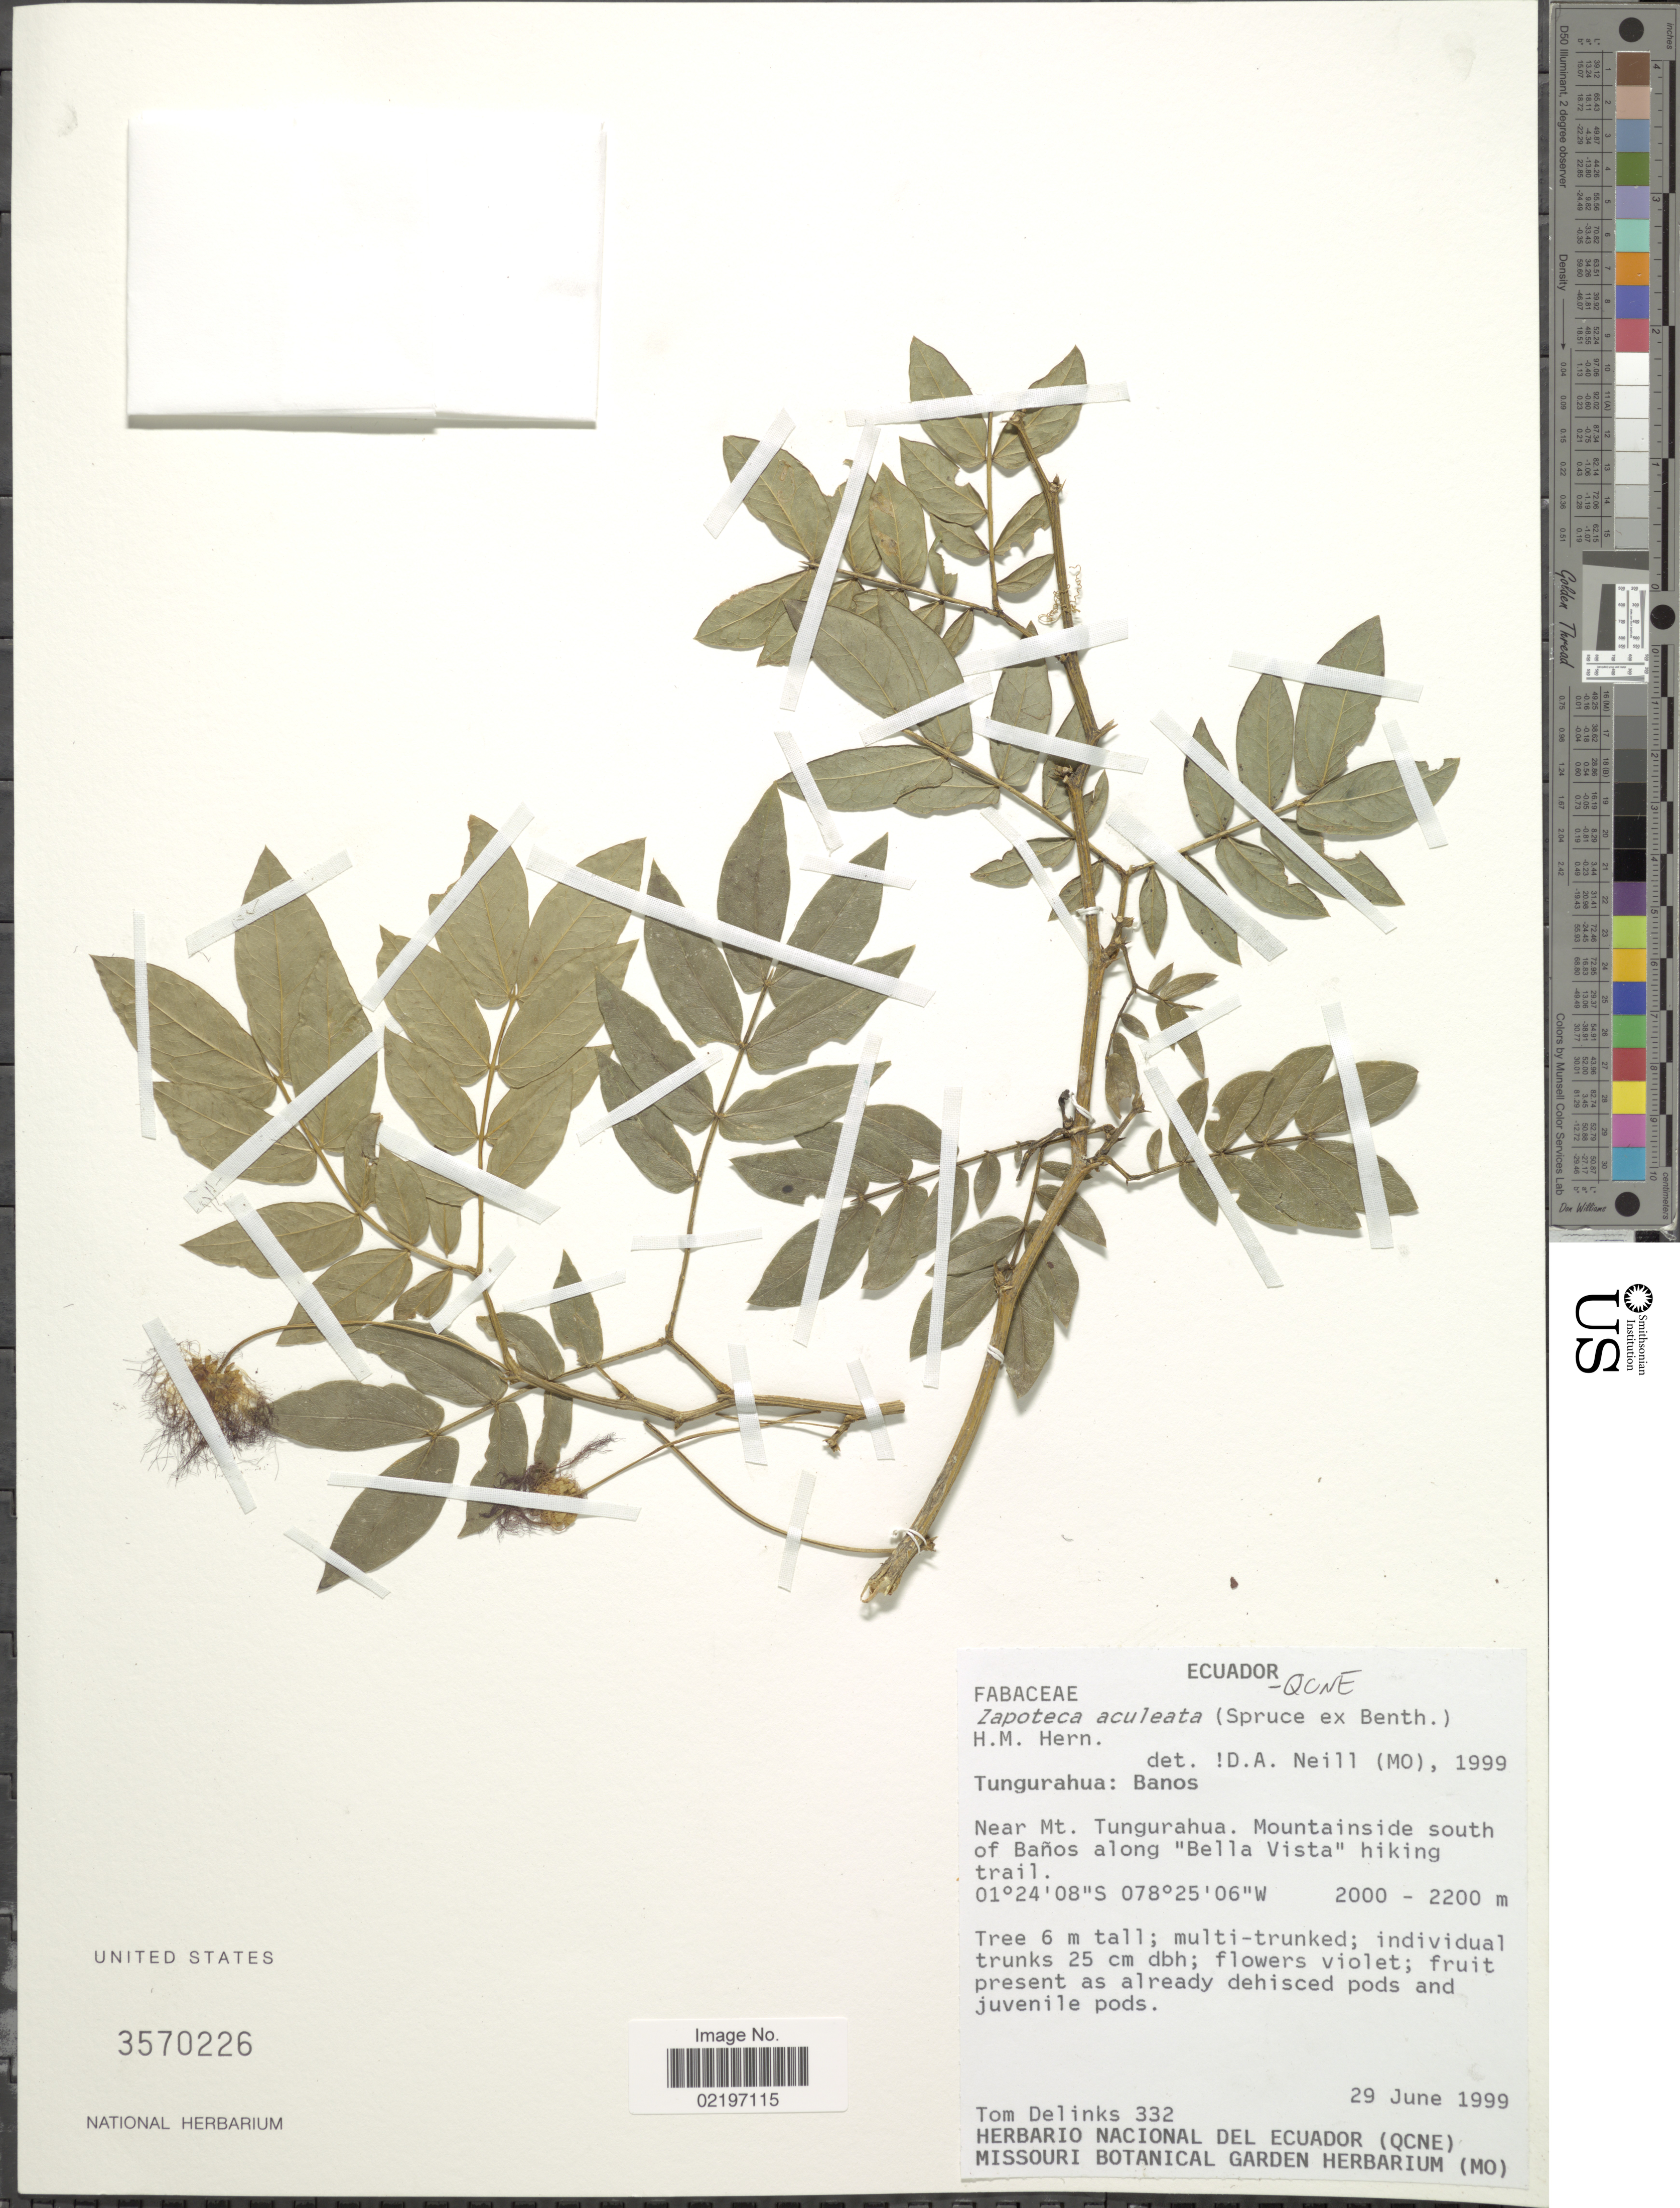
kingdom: Plantae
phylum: Tracheophyta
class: Magnoliopsida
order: Fabales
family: Fabaceae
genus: Zapoteca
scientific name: Zapoteca aculeata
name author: (Spruce ex Benth.) H.M. Hern.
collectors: T. Delinks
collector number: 332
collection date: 1999-06-29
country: Ecuador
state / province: Tungurahua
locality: Banos. Near Mt. Tungurahua. Mountain side south of Banos along "Bella Vista"hiking trail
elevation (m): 2000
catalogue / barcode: US 3570226